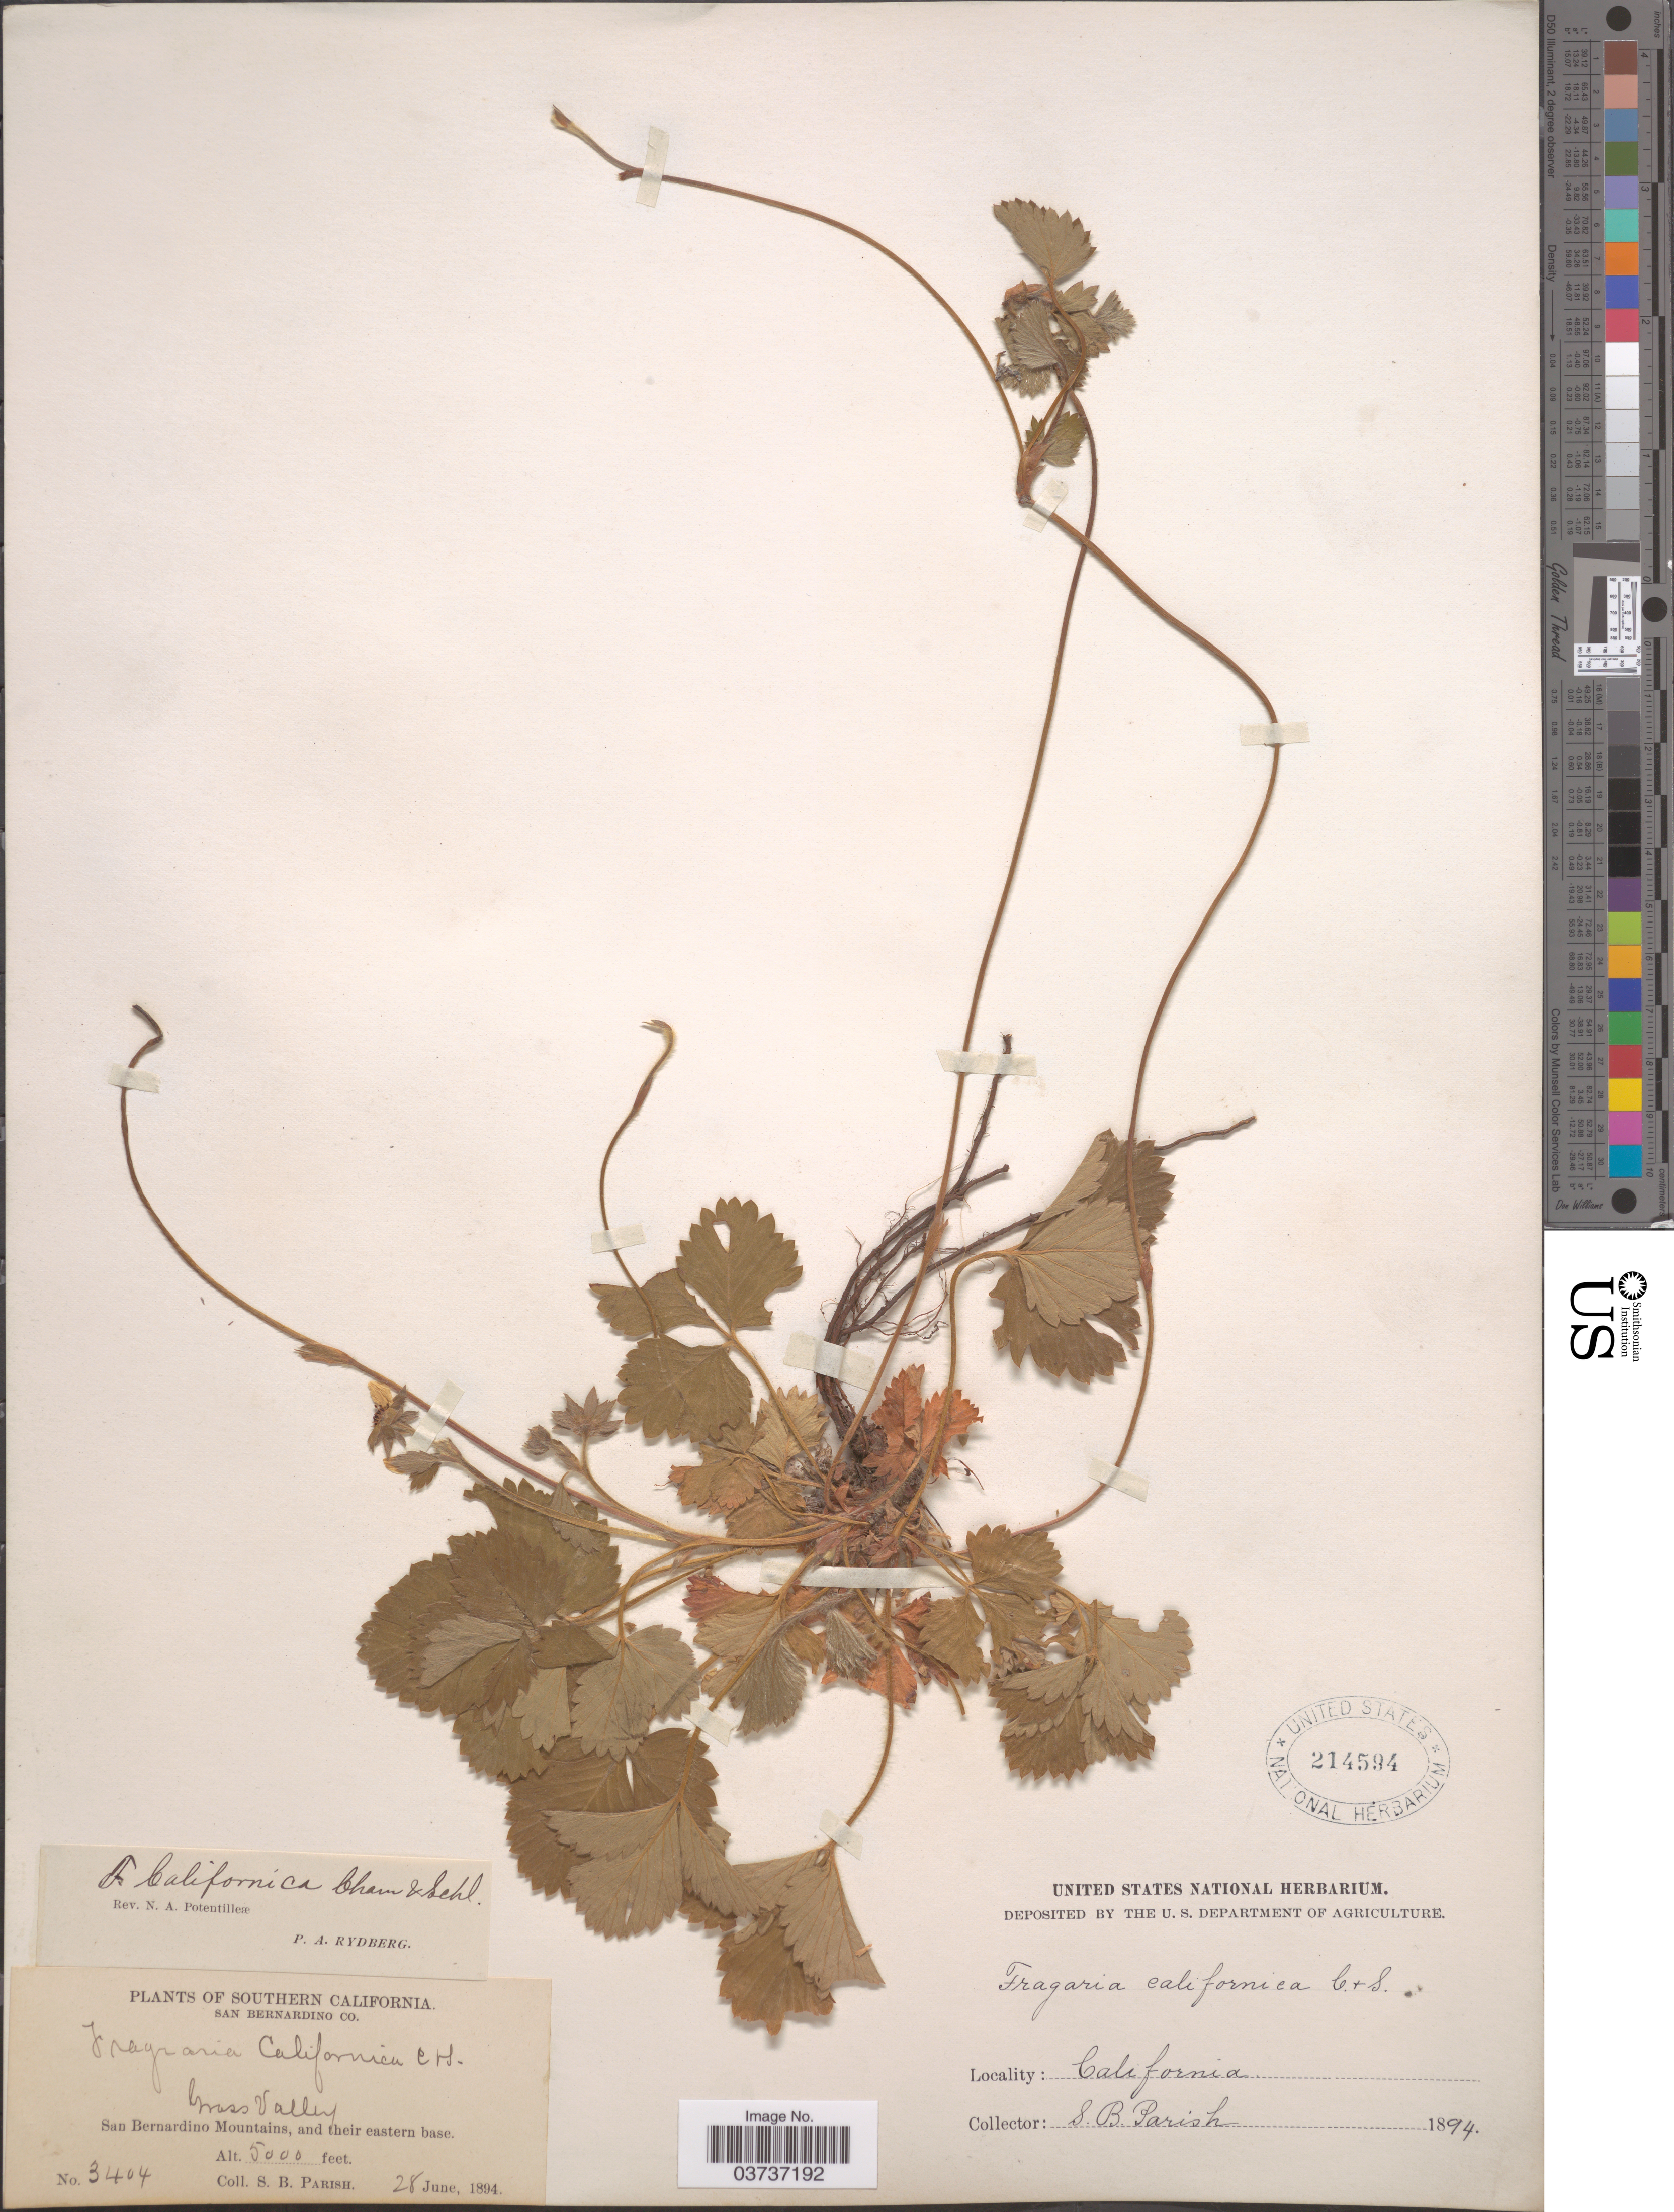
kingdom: Plantae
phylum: Tracheophyta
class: Magnoliopsida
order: Rosales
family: Rosaceae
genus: Fragaria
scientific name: Fragaria californica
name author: Cham. & Schltdl.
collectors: S. B. Parish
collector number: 3404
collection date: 1894-06-28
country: United States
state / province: California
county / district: San Bernardino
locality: Southern California. San Bernardino Co. Grass Valley. San Bernardino Mountains, and their eastern base.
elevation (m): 1524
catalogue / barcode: US 214594